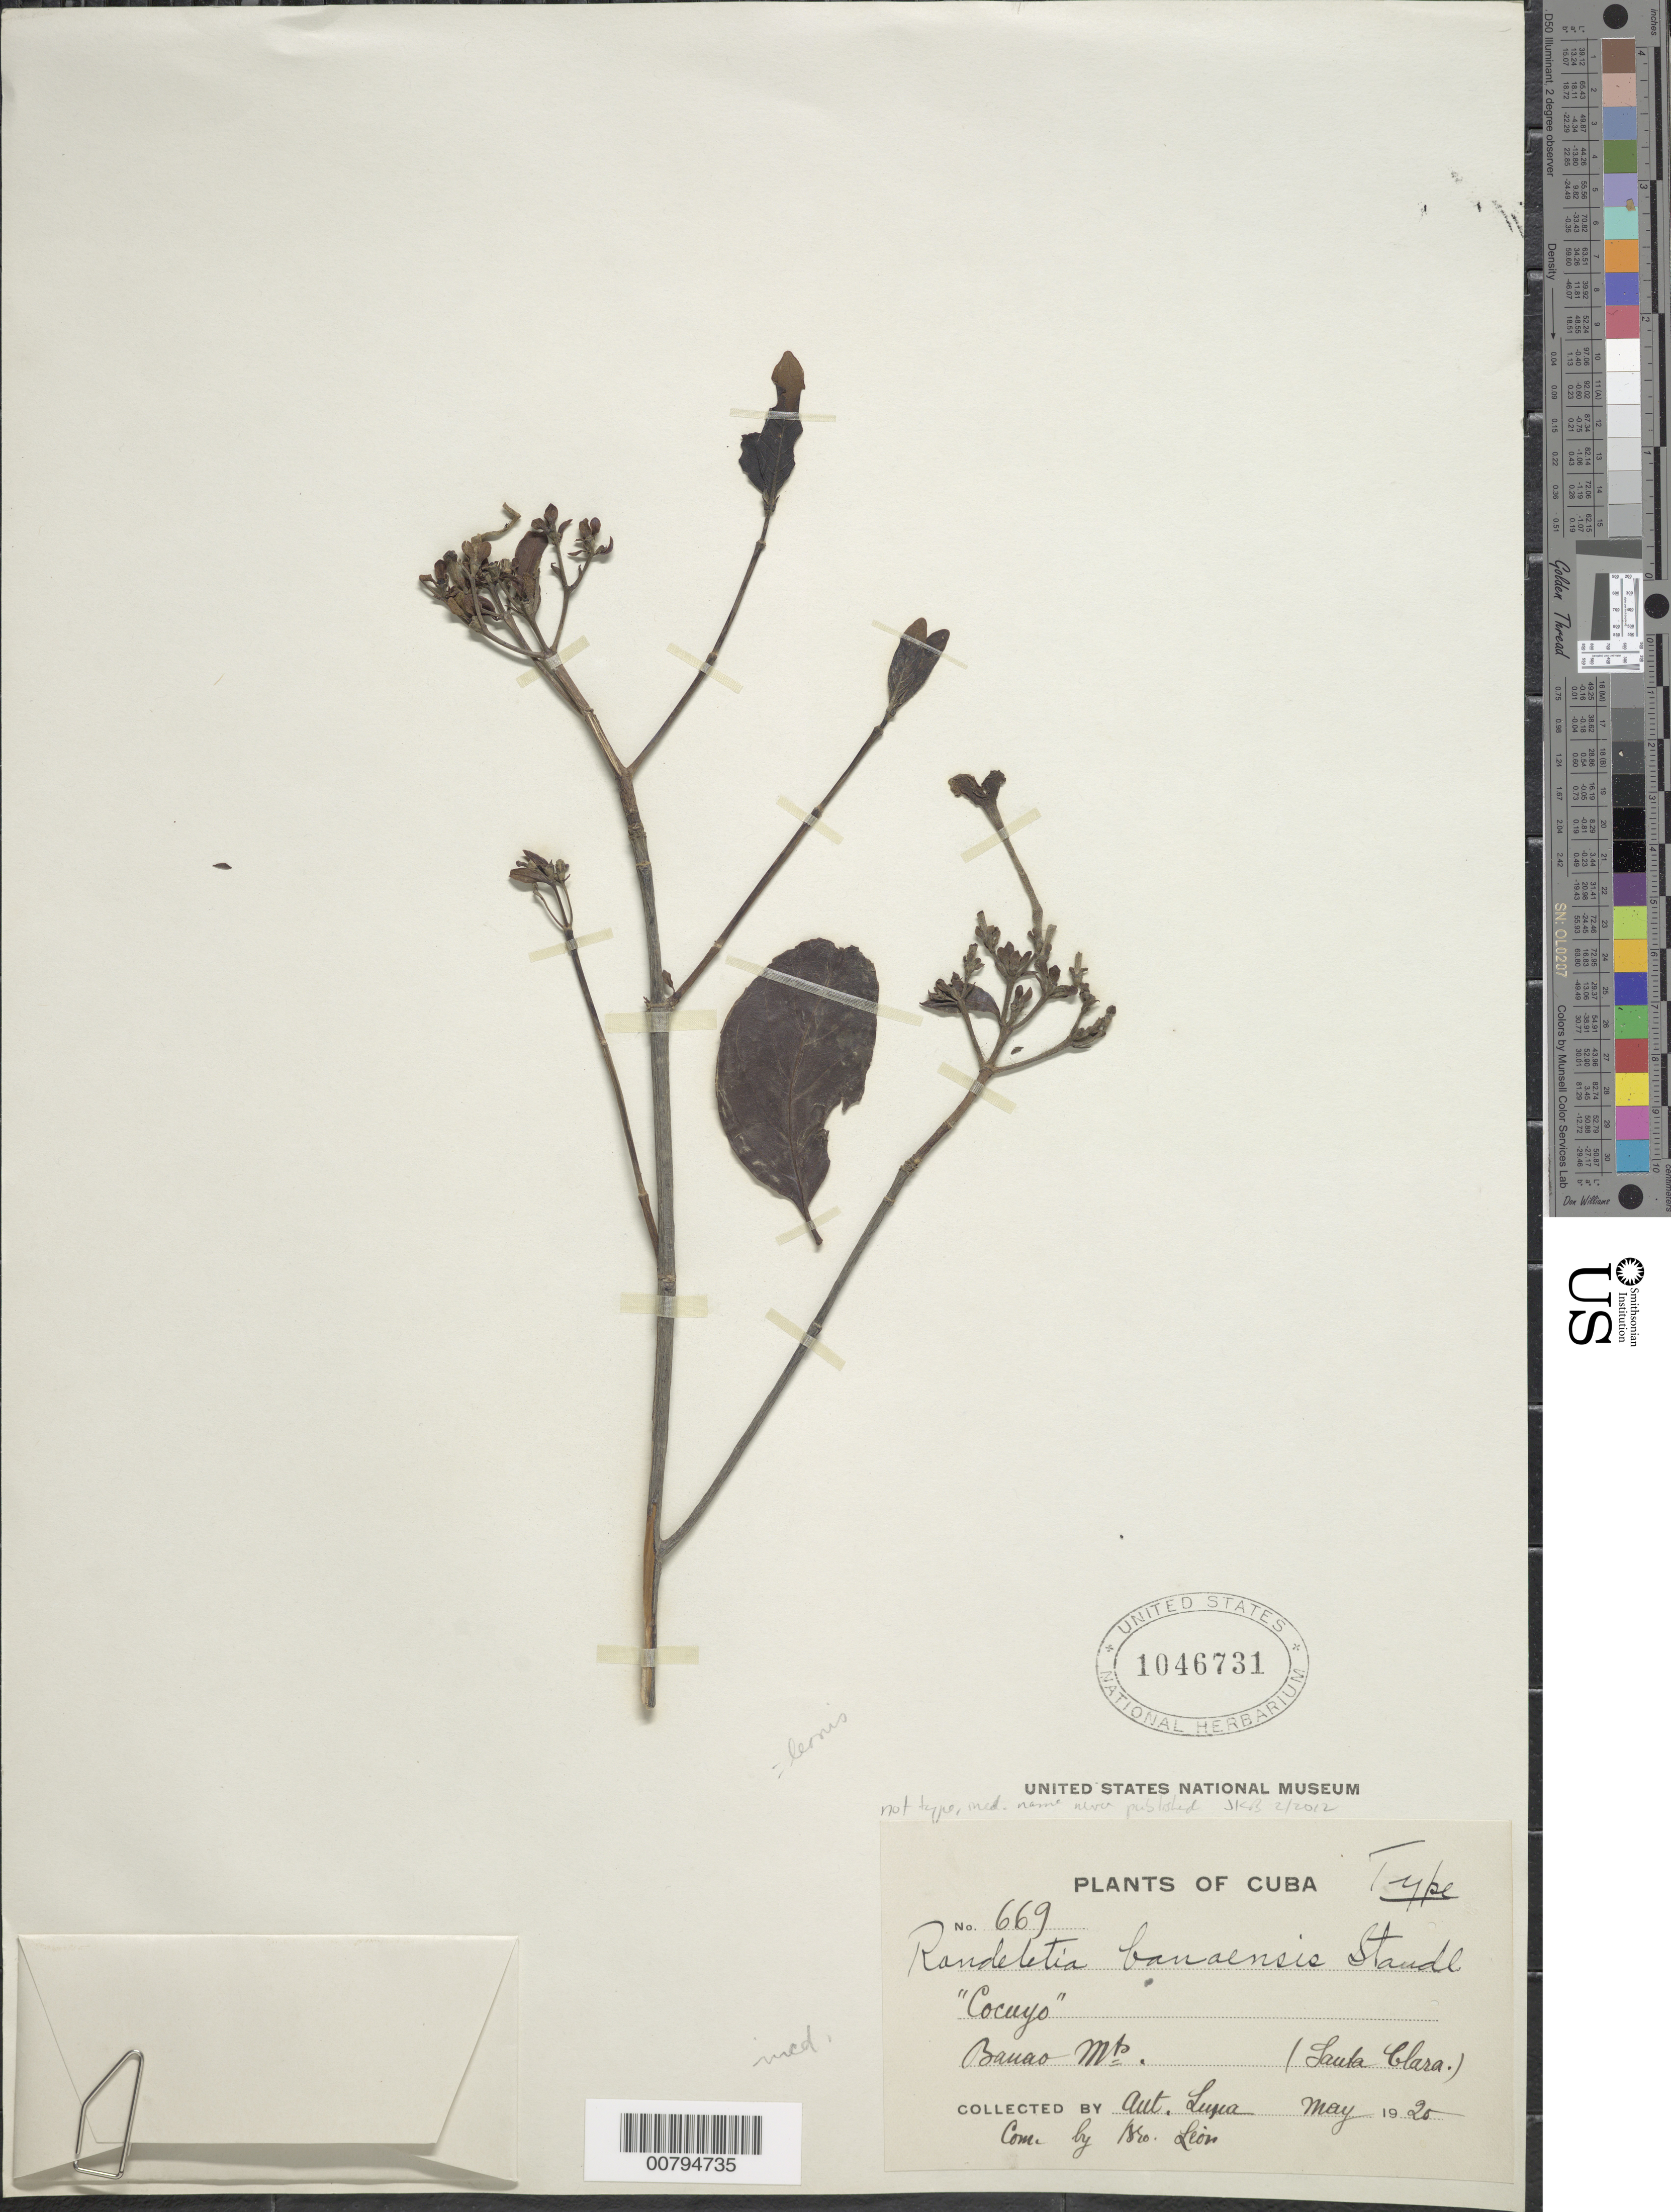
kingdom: Plantae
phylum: Tracheophyta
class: Magnoliopsida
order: Gentianales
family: Rubiaceae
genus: Acuneanthus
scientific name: Acuneanthus tinifolius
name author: (Griseb.) Borhidi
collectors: Bro. León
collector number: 669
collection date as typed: May 1920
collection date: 1920-05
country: Cuba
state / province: Las Villas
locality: Bauao Mts.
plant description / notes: Common name: Cocuyo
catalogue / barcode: US 1046731